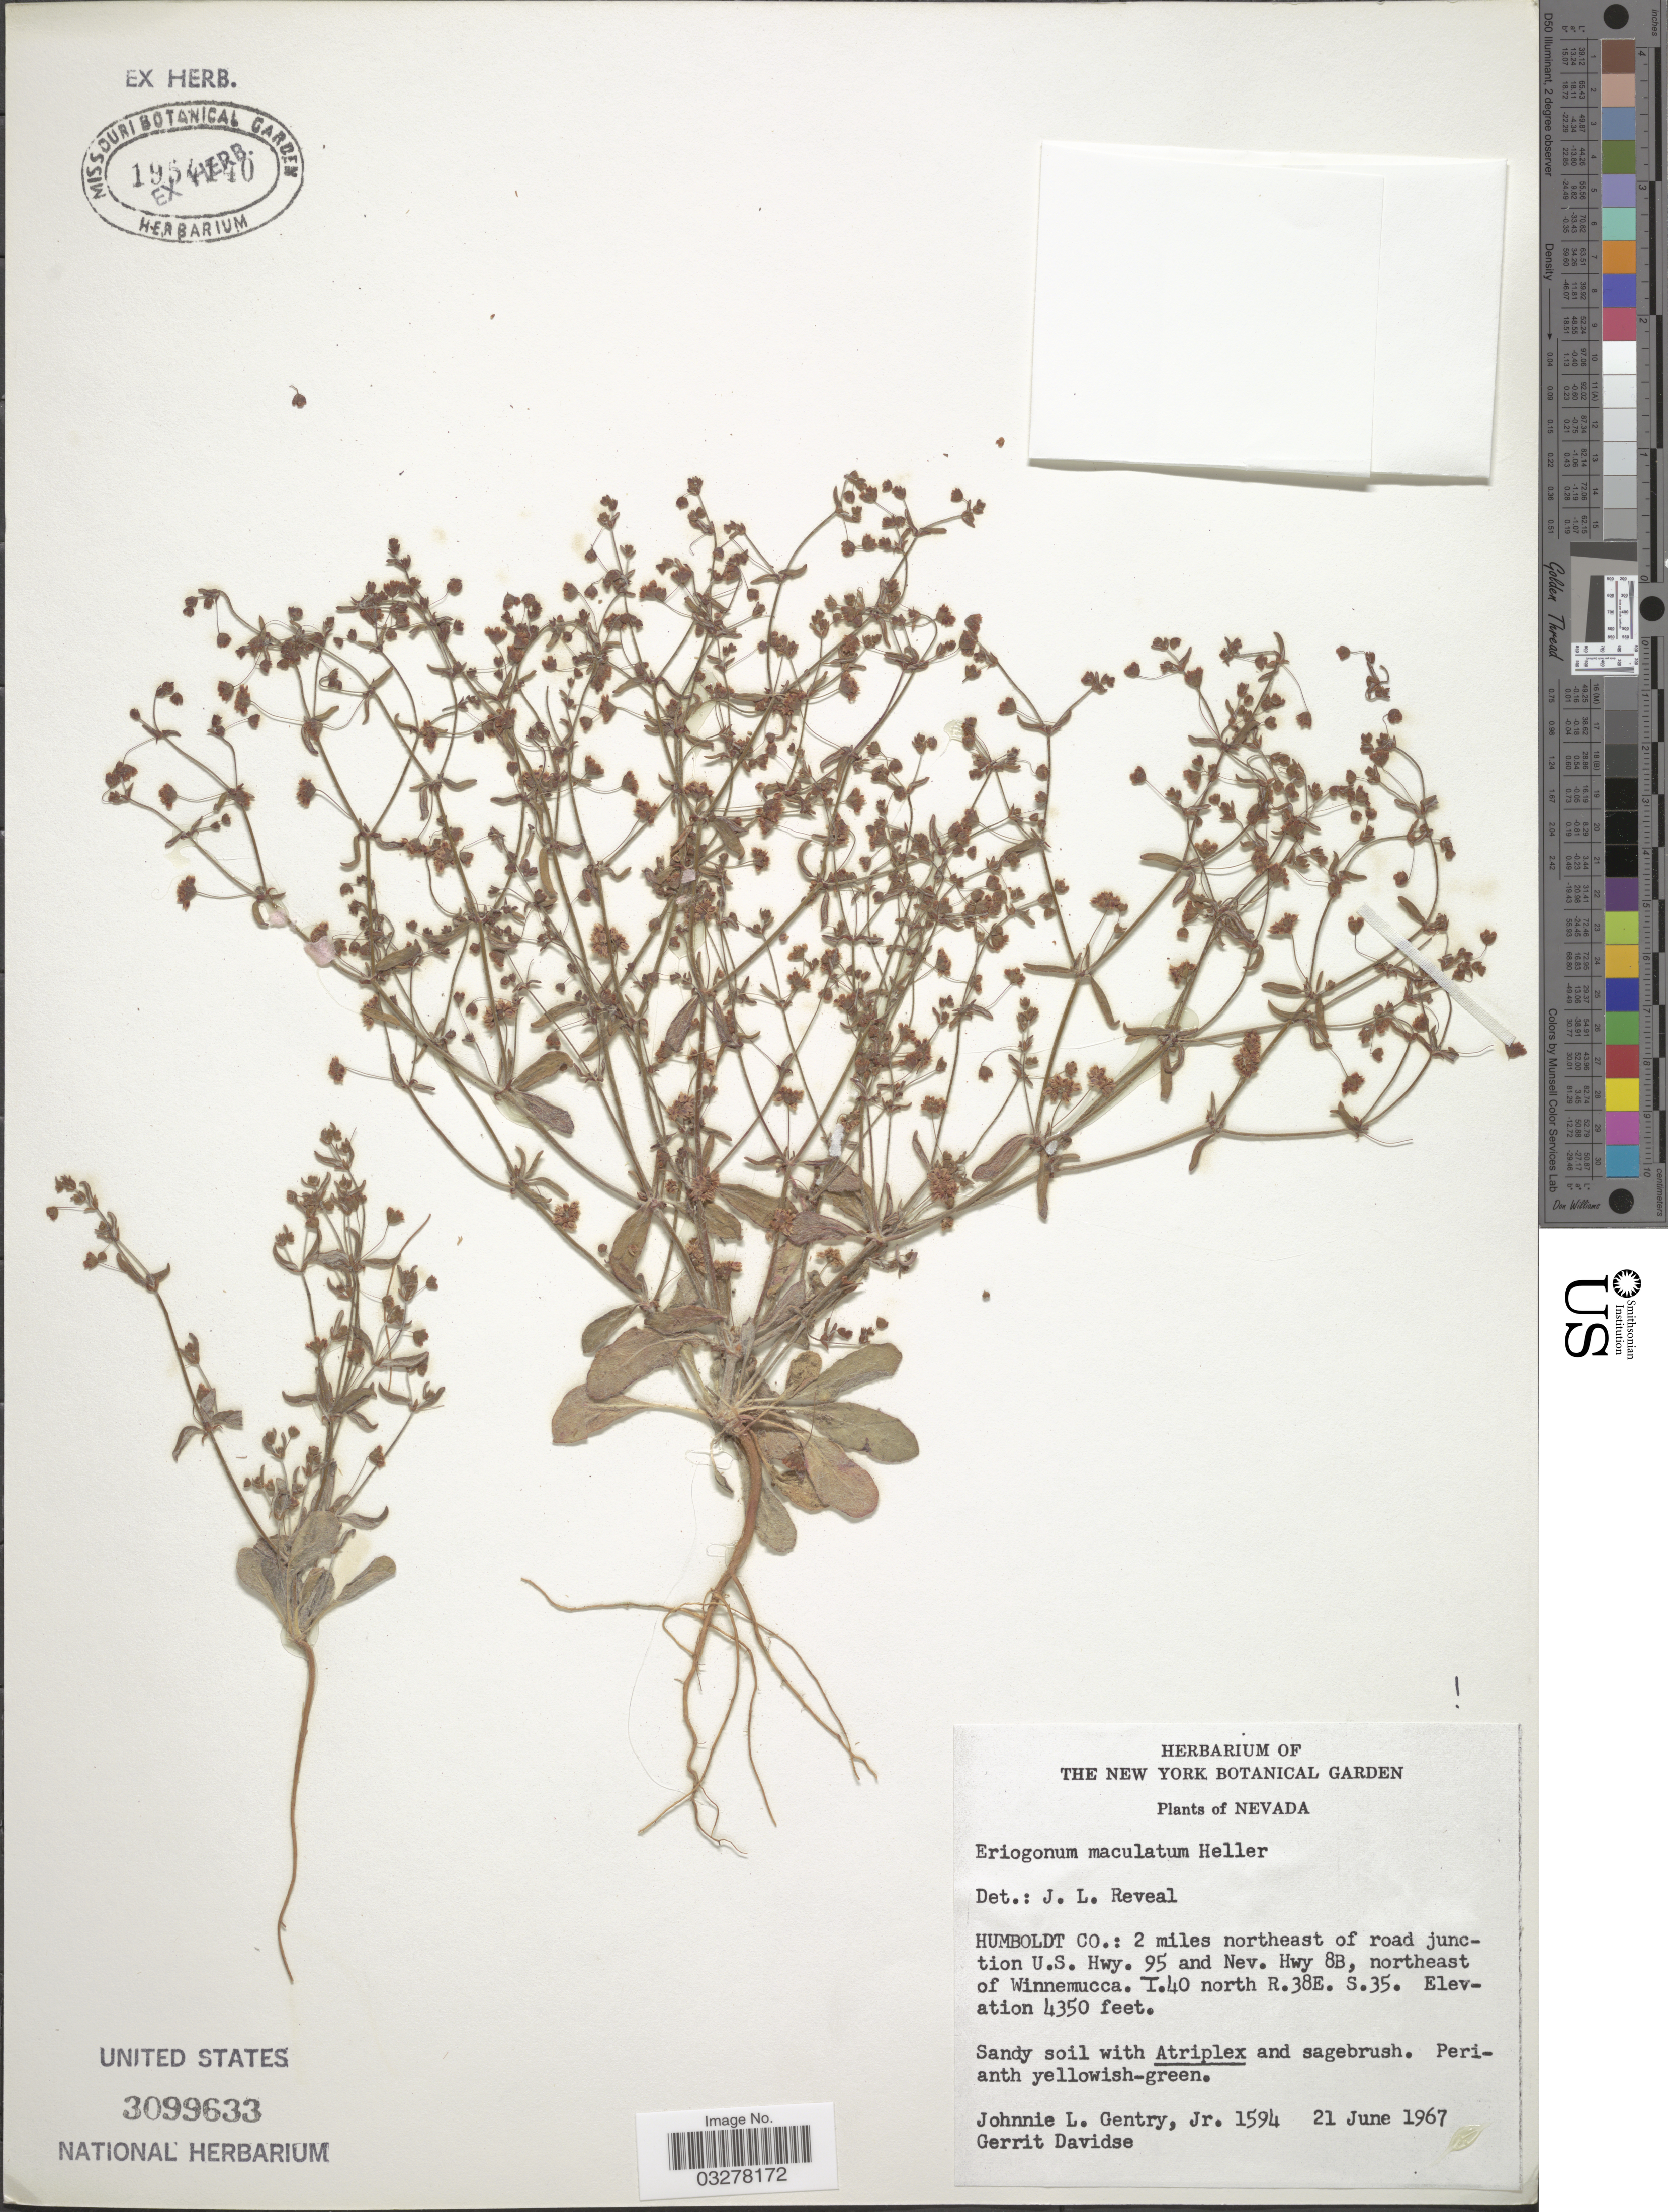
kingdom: Plantae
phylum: Tracheophyta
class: Magnoliopsida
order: Caryophyllales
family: Polygonaceae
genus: Eriogonum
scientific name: Eriogonum maculatum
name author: A. Heller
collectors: J. L. Gentry & G. Davidse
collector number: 1594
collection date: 1967-06-21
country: United States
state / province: Nevada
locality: Humboldt Co.: 2 miles northeast of road junction U.S. Hwy. 95 and Nev. Hwy. 8B, northeast of Winnemucca. T.40 north R.38E. S.35.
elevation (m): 1326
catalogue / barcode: US 3099633